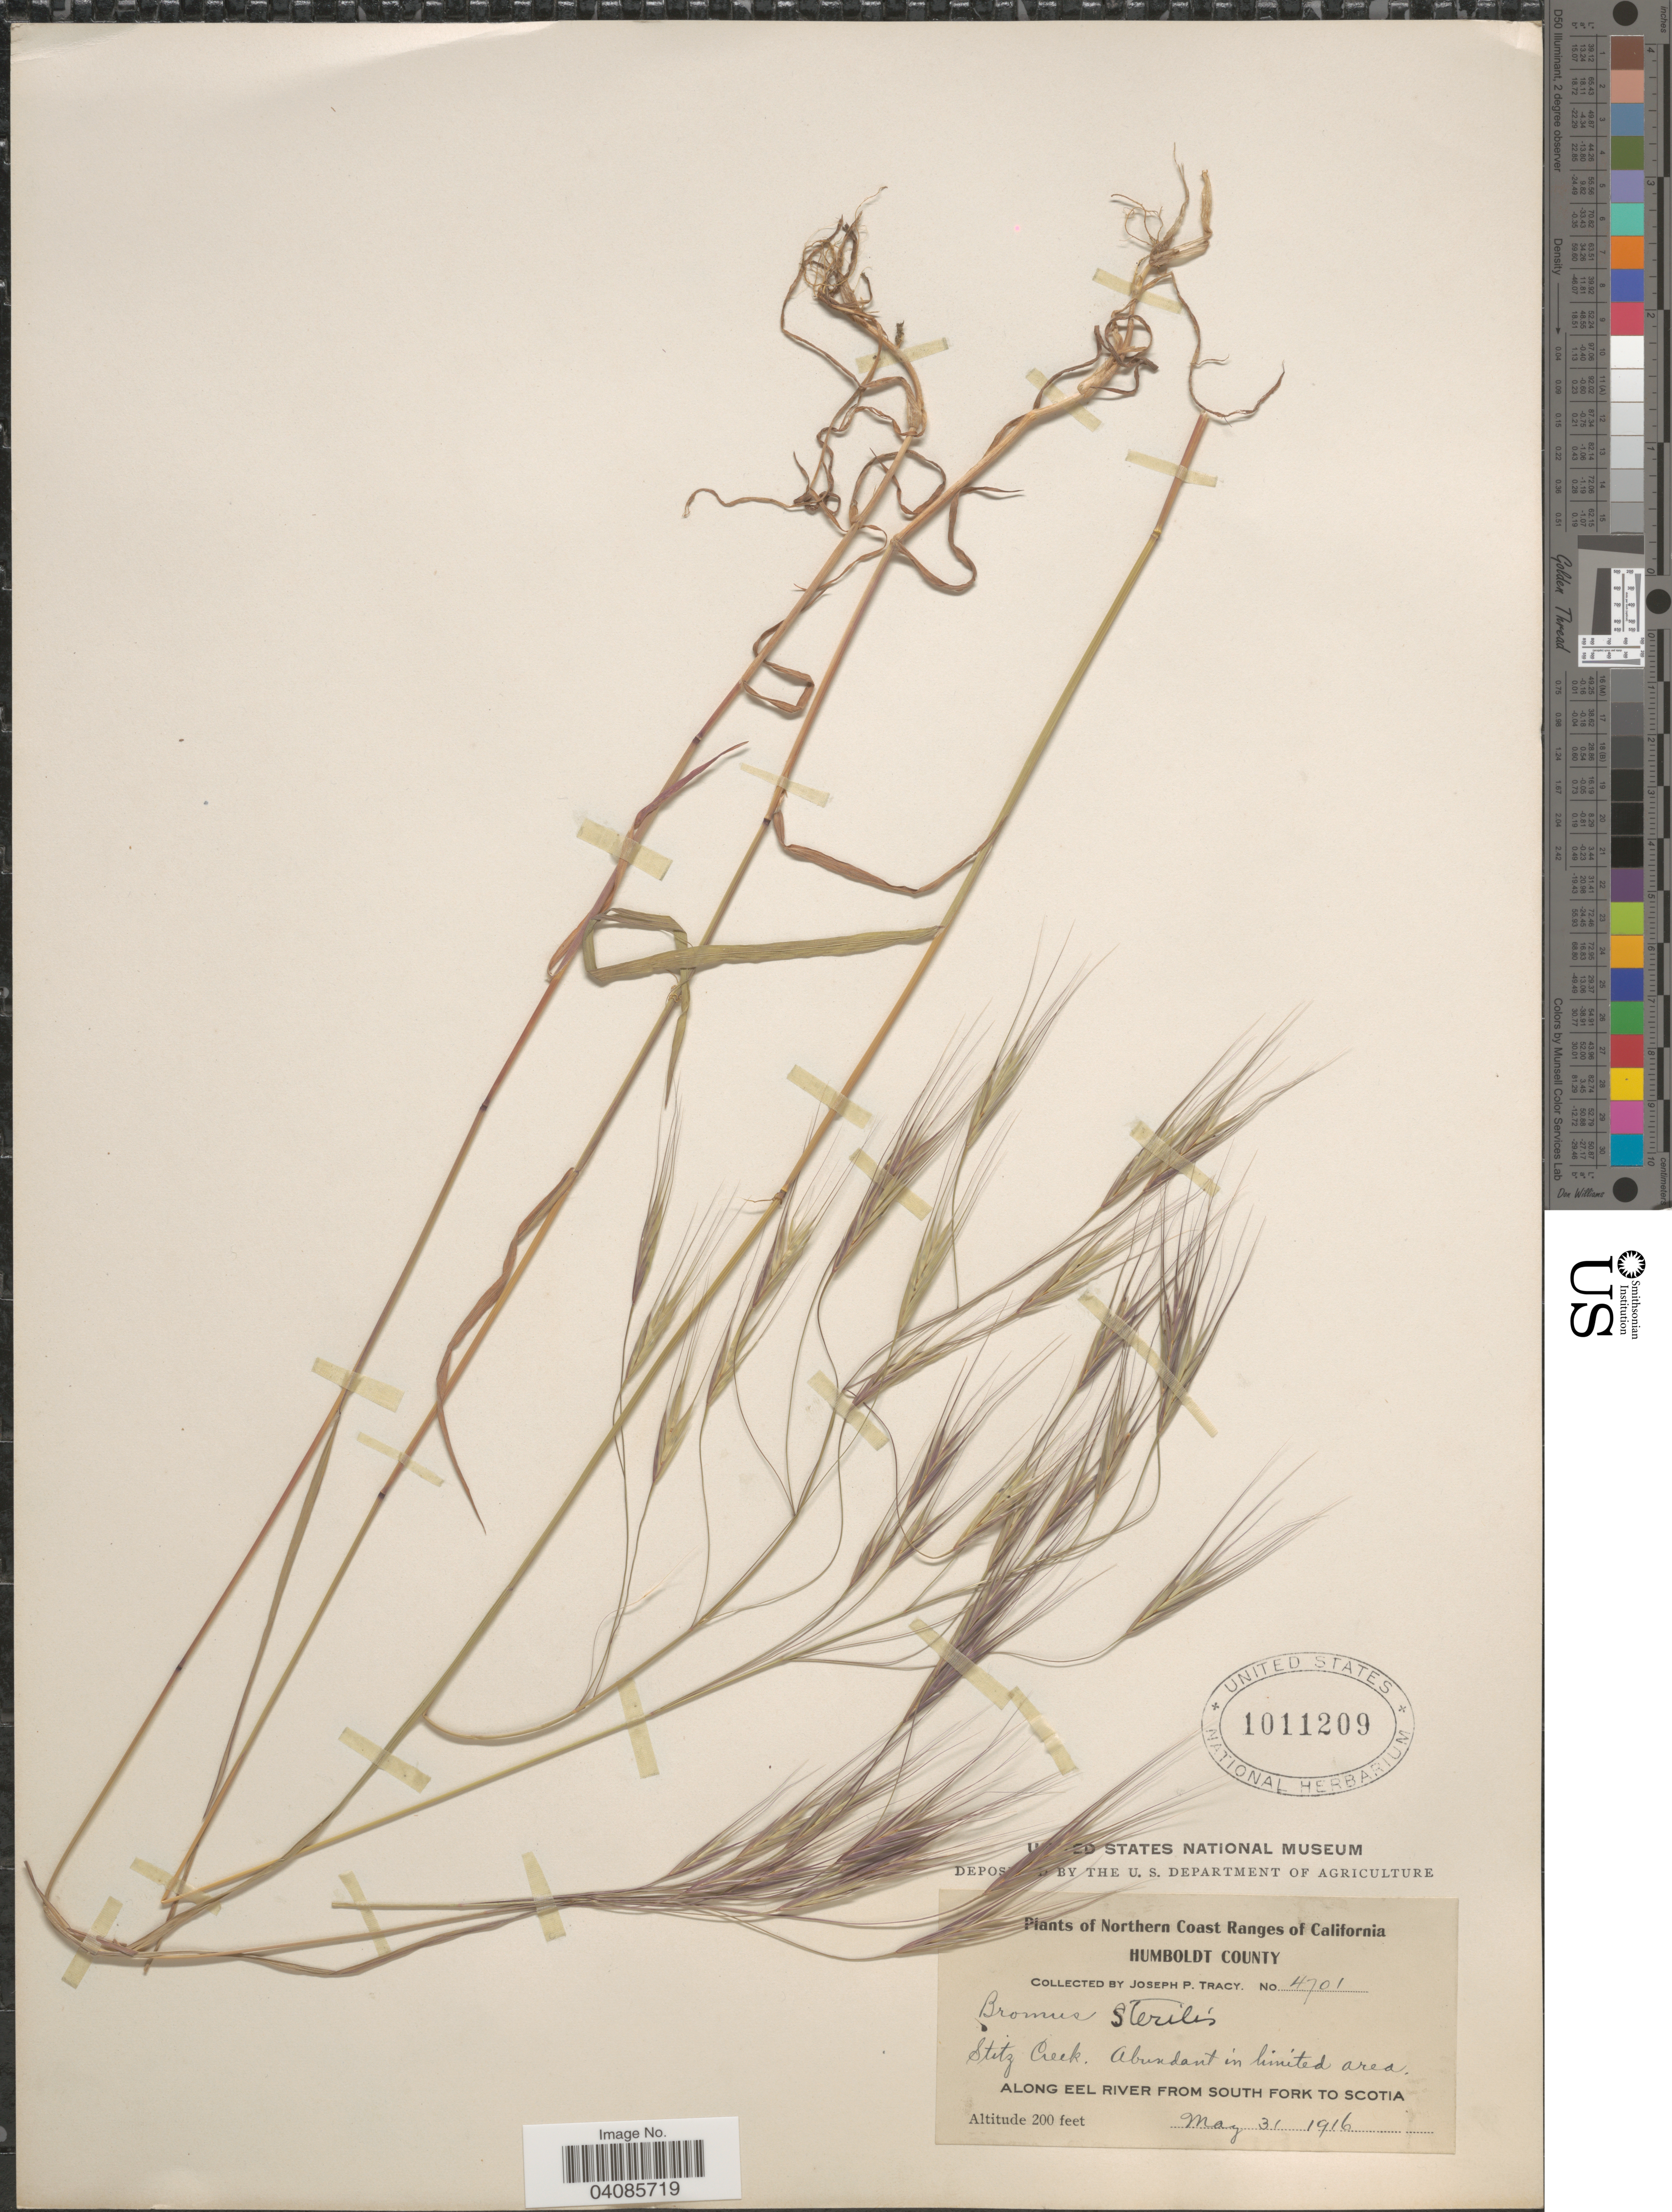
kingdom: Plantae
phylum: Tracheophyta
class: Liliopsida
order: Poales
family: Poaceae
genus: Bromus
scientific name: Bromus sterilis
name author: L.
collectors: J. Tracy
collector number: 4701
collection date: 1916-05-31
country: United States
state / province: California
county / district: Humboldt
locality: Northern Coast Ranges of California. Humboldt County. Stitz Creek. Abundant in limited areas. Along Eel River from South Fork to Scotia.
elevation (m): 61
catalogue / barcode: US 1011209